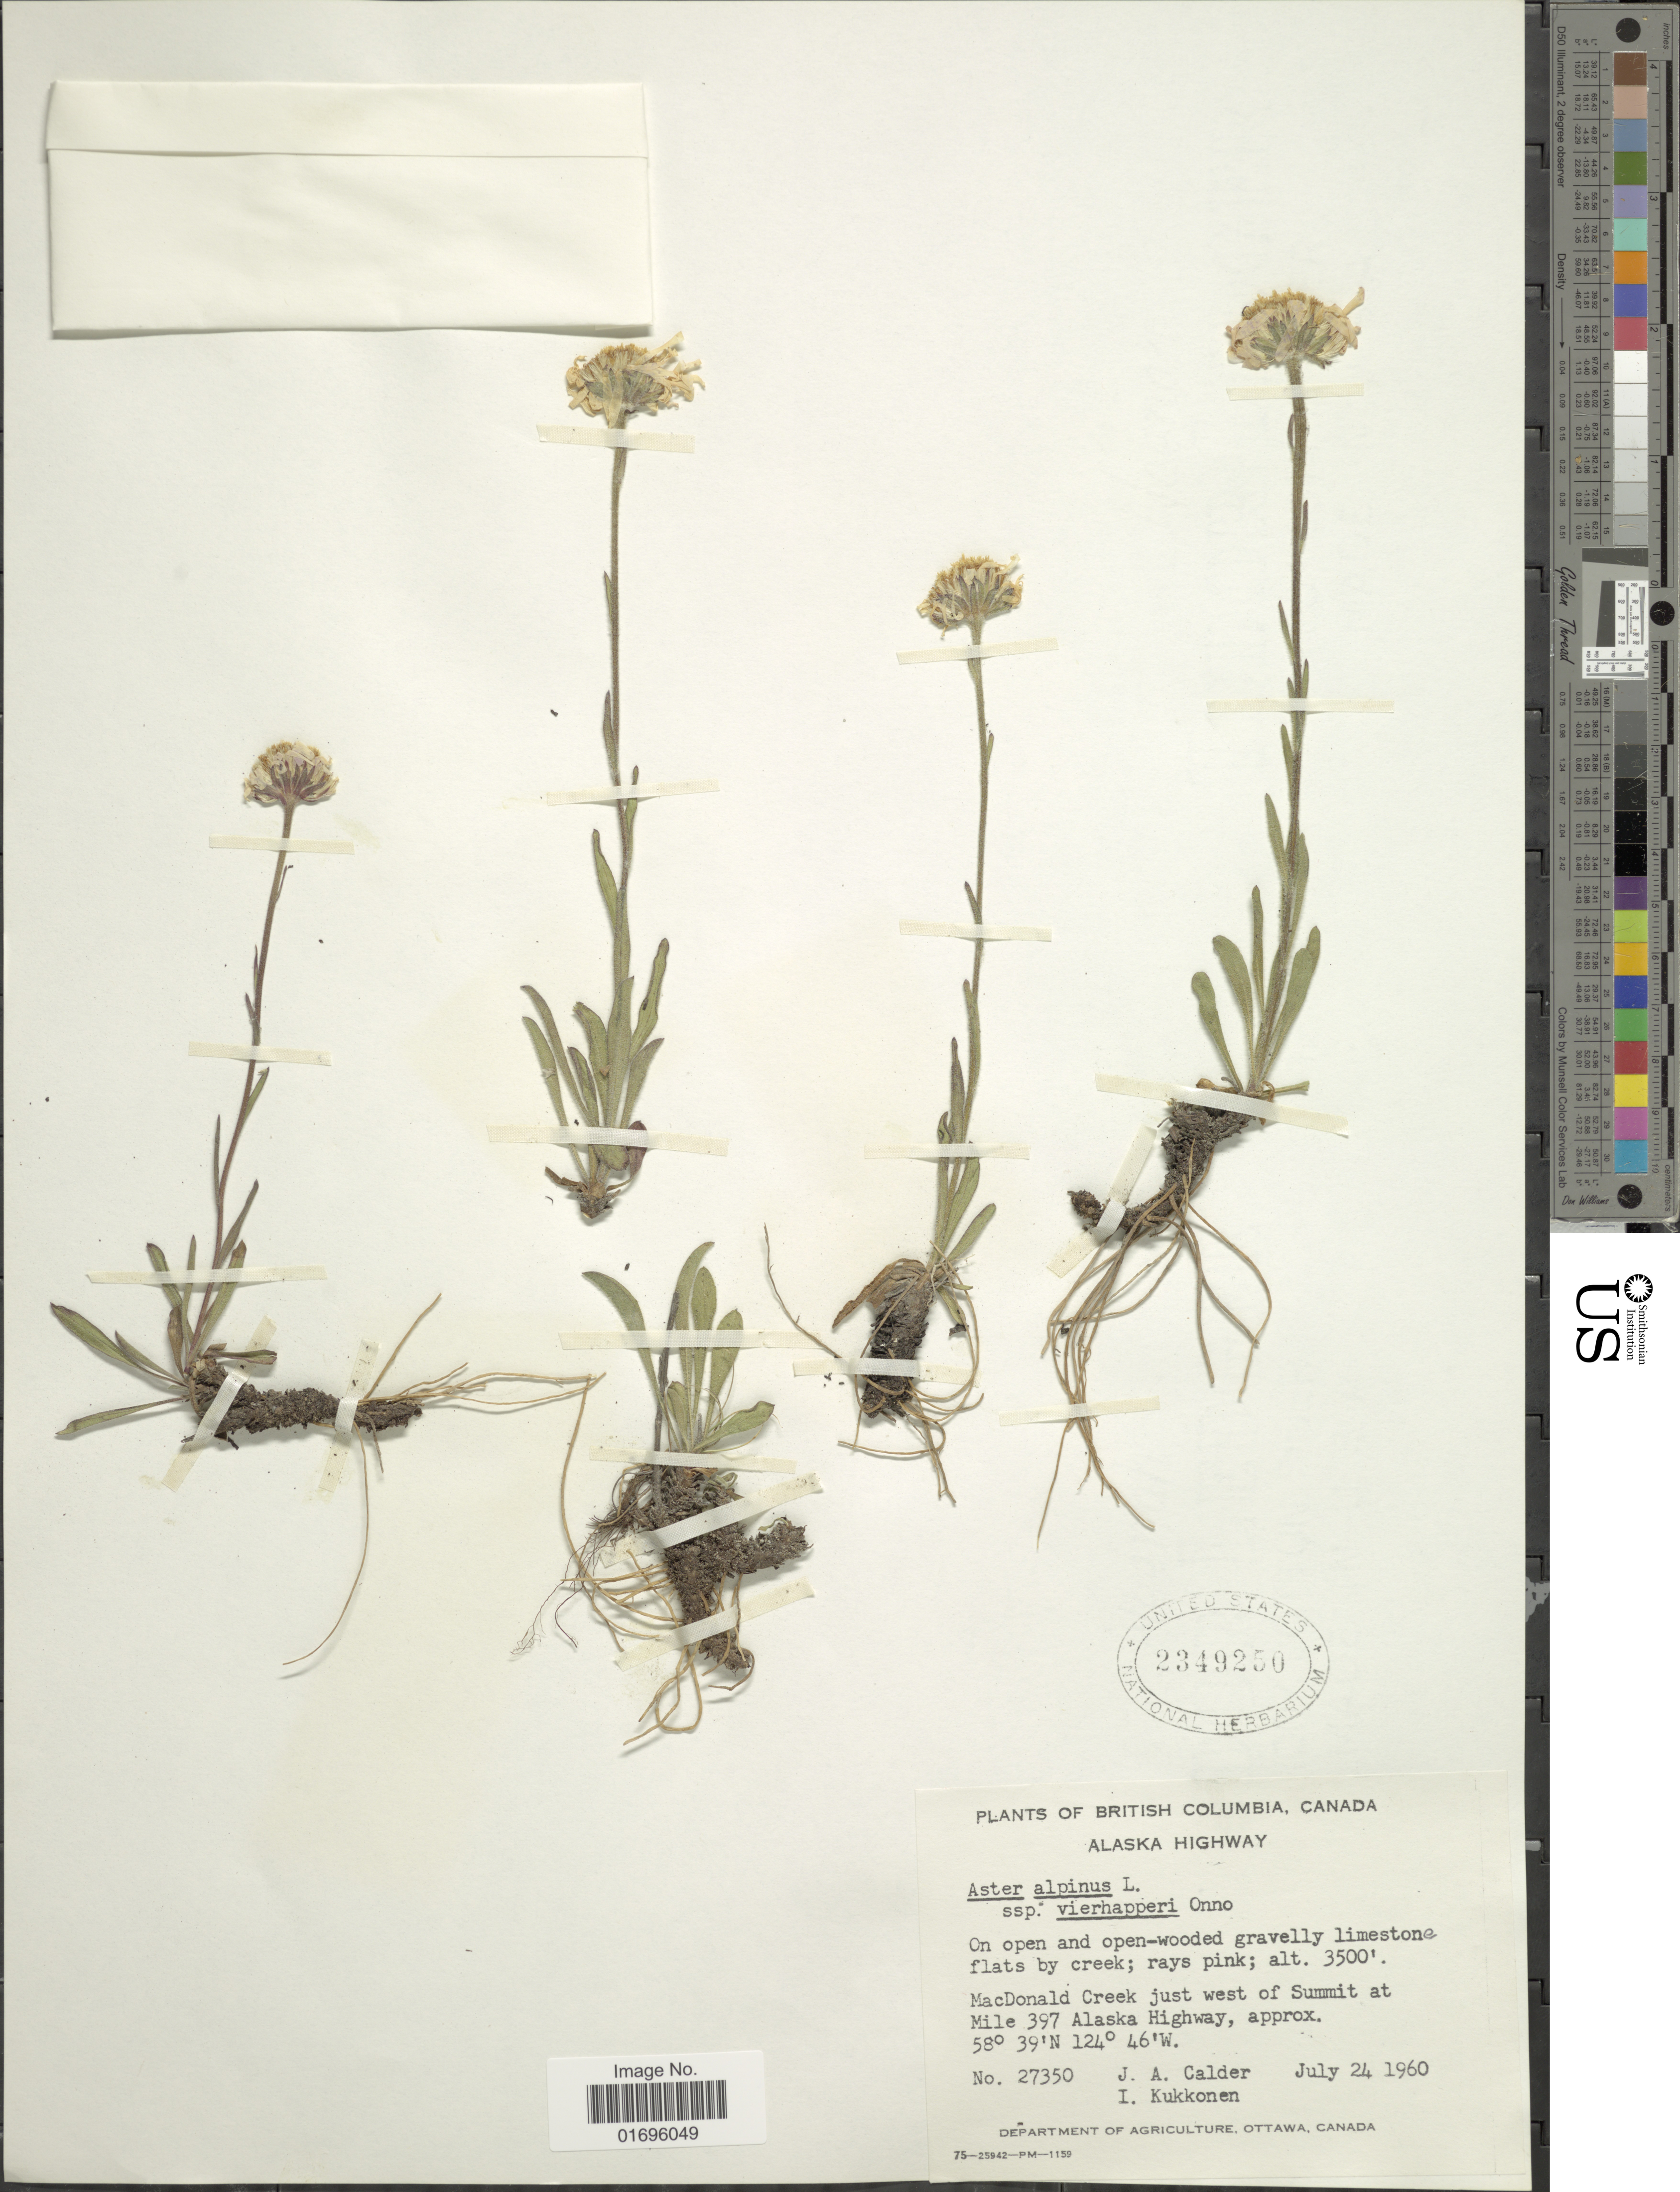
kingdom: Plantae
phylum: Tracheophyta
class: Magnoliopsida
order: Asterales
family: Asteraceae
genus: Aster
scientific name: Aster alpinus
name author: L.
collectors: J. A. Calder & I. Kukkonen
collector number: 27350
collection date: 1960-07-24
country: Canada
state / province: British Columbia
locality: Alaska Highway. MacDonald Creek just west of Summit at Mile 397 Alaska Highway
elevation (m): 1067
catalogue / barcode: US 2349250